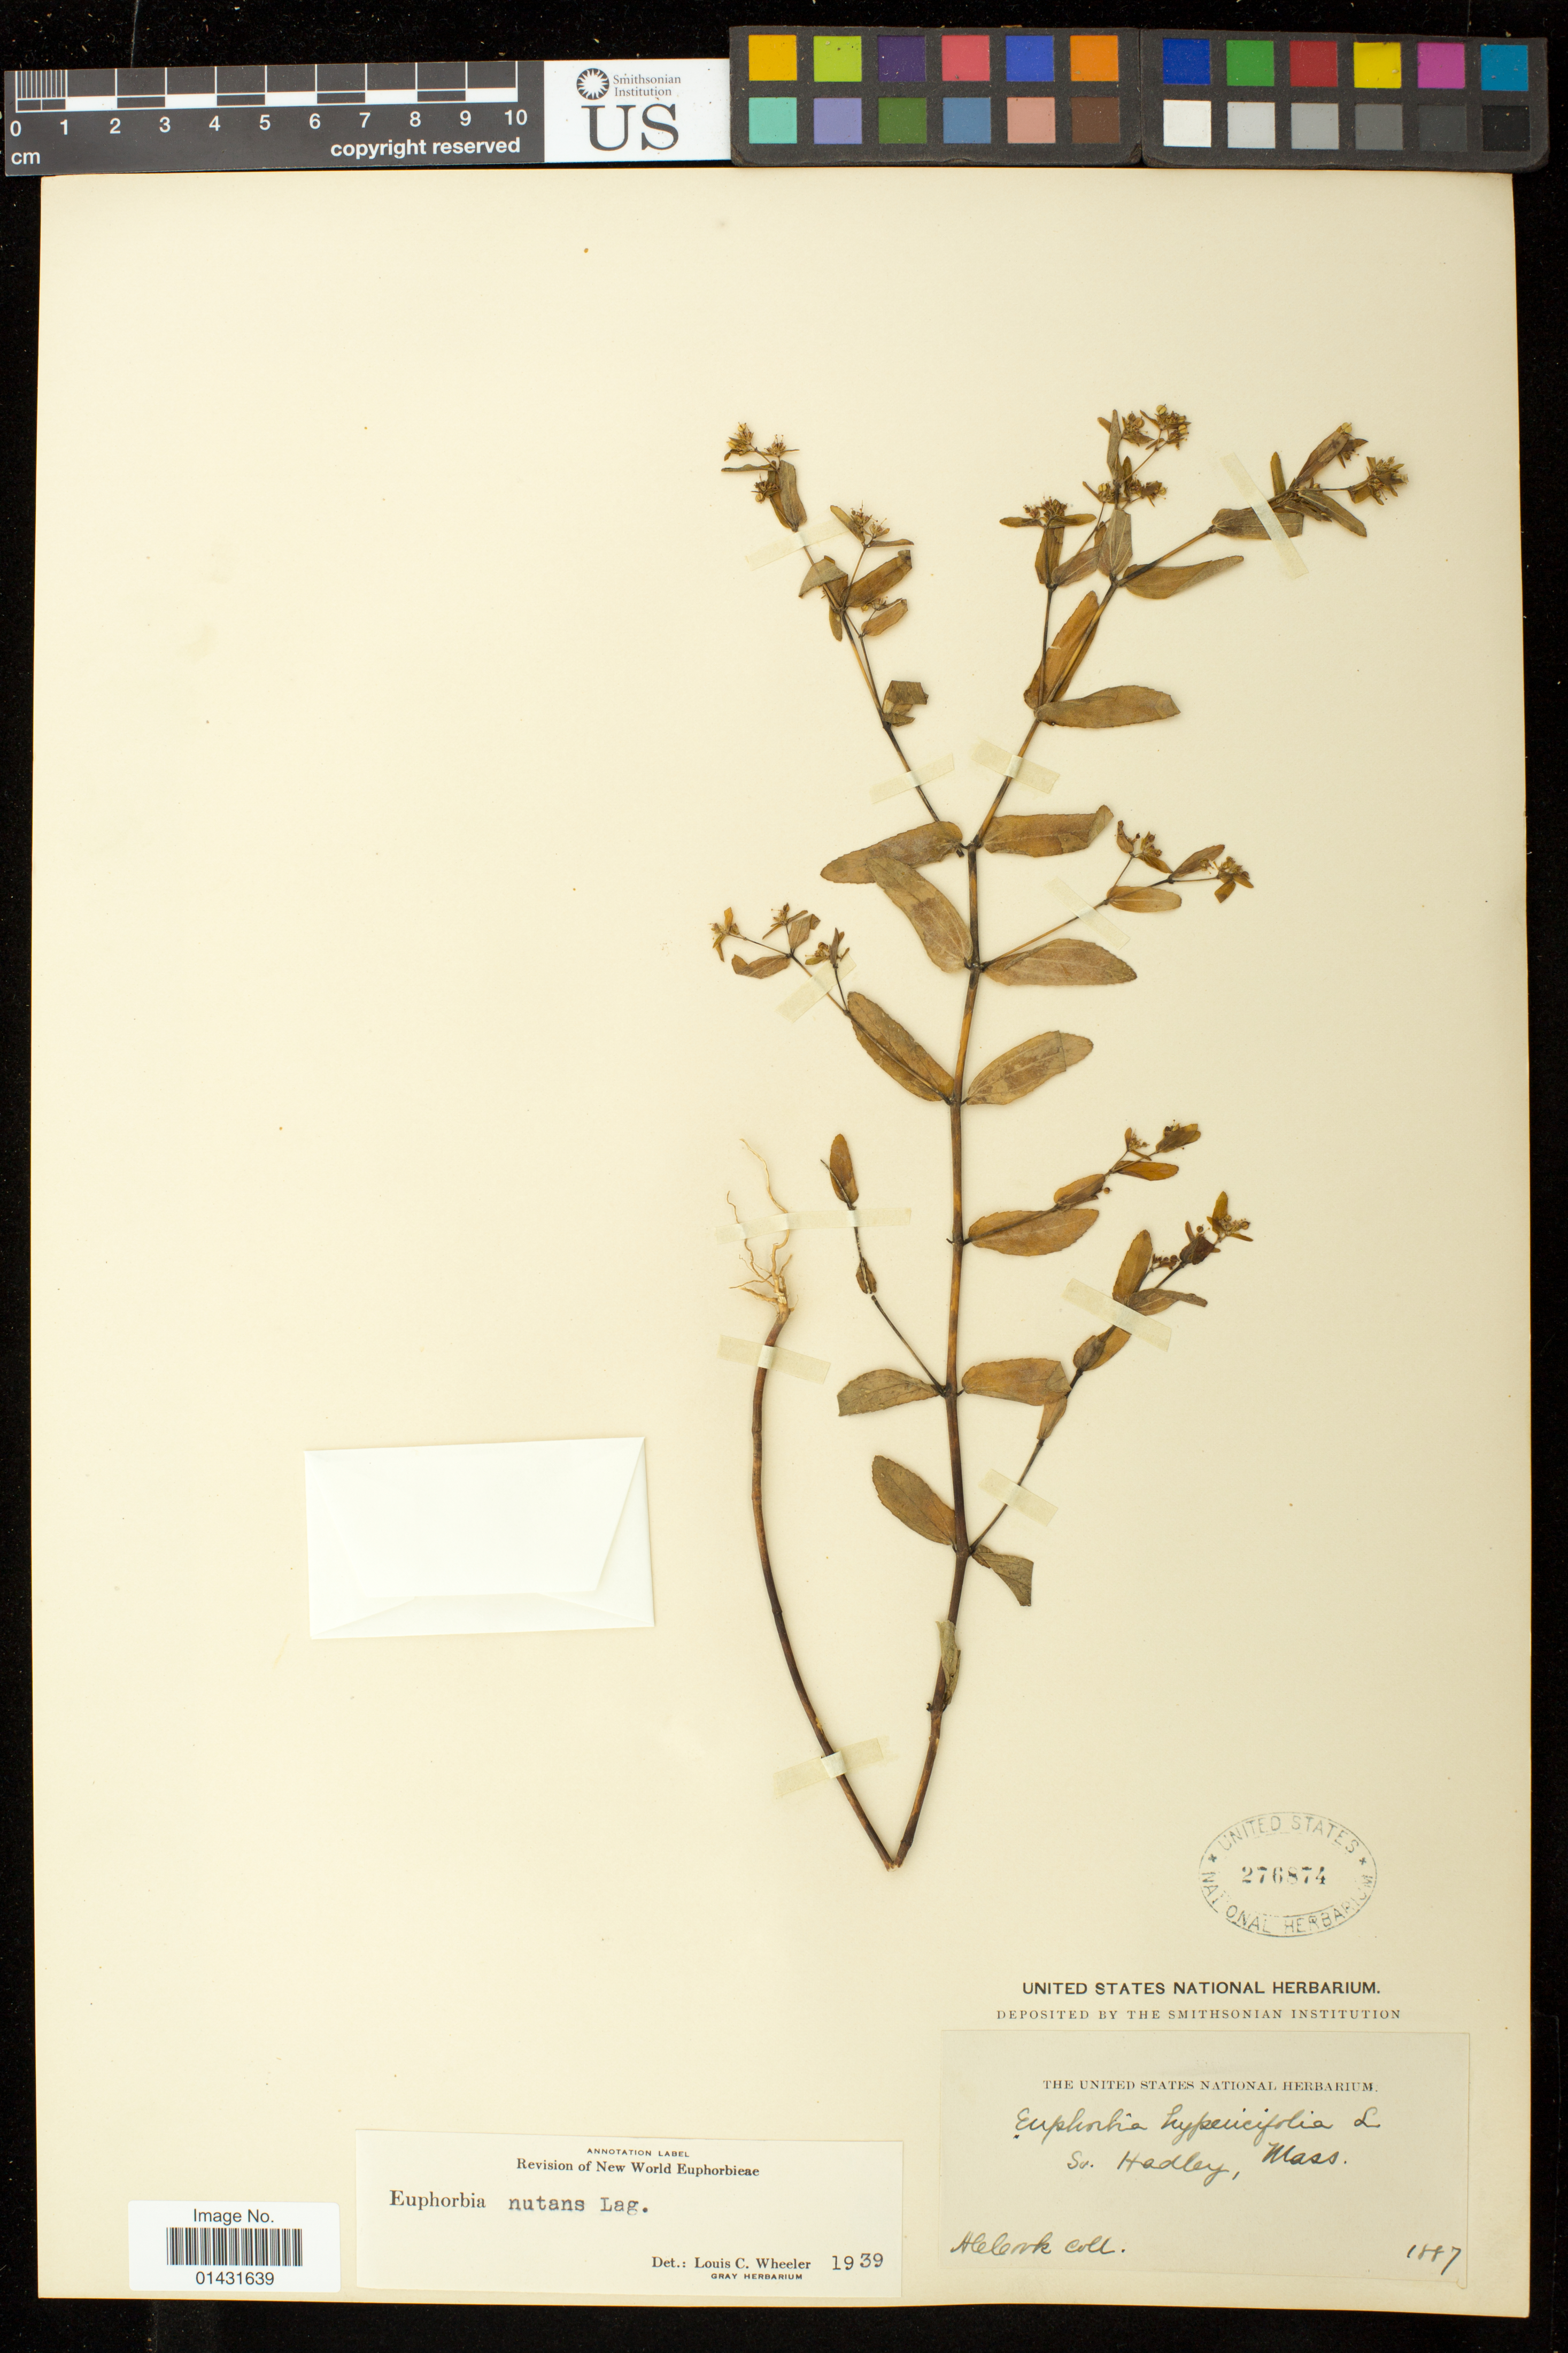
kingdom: Plantae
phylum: Tracheophyta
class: Magnoliopsida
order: Malpighiales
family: Euphorbiaceae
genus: Euphorbia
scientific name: Euphorbia hypericifolia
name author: L.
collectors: Alice C. Cook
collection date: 1887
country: United States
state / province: Massachusetts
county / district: Hampshire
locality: So. Hadley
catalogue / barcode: US 276874